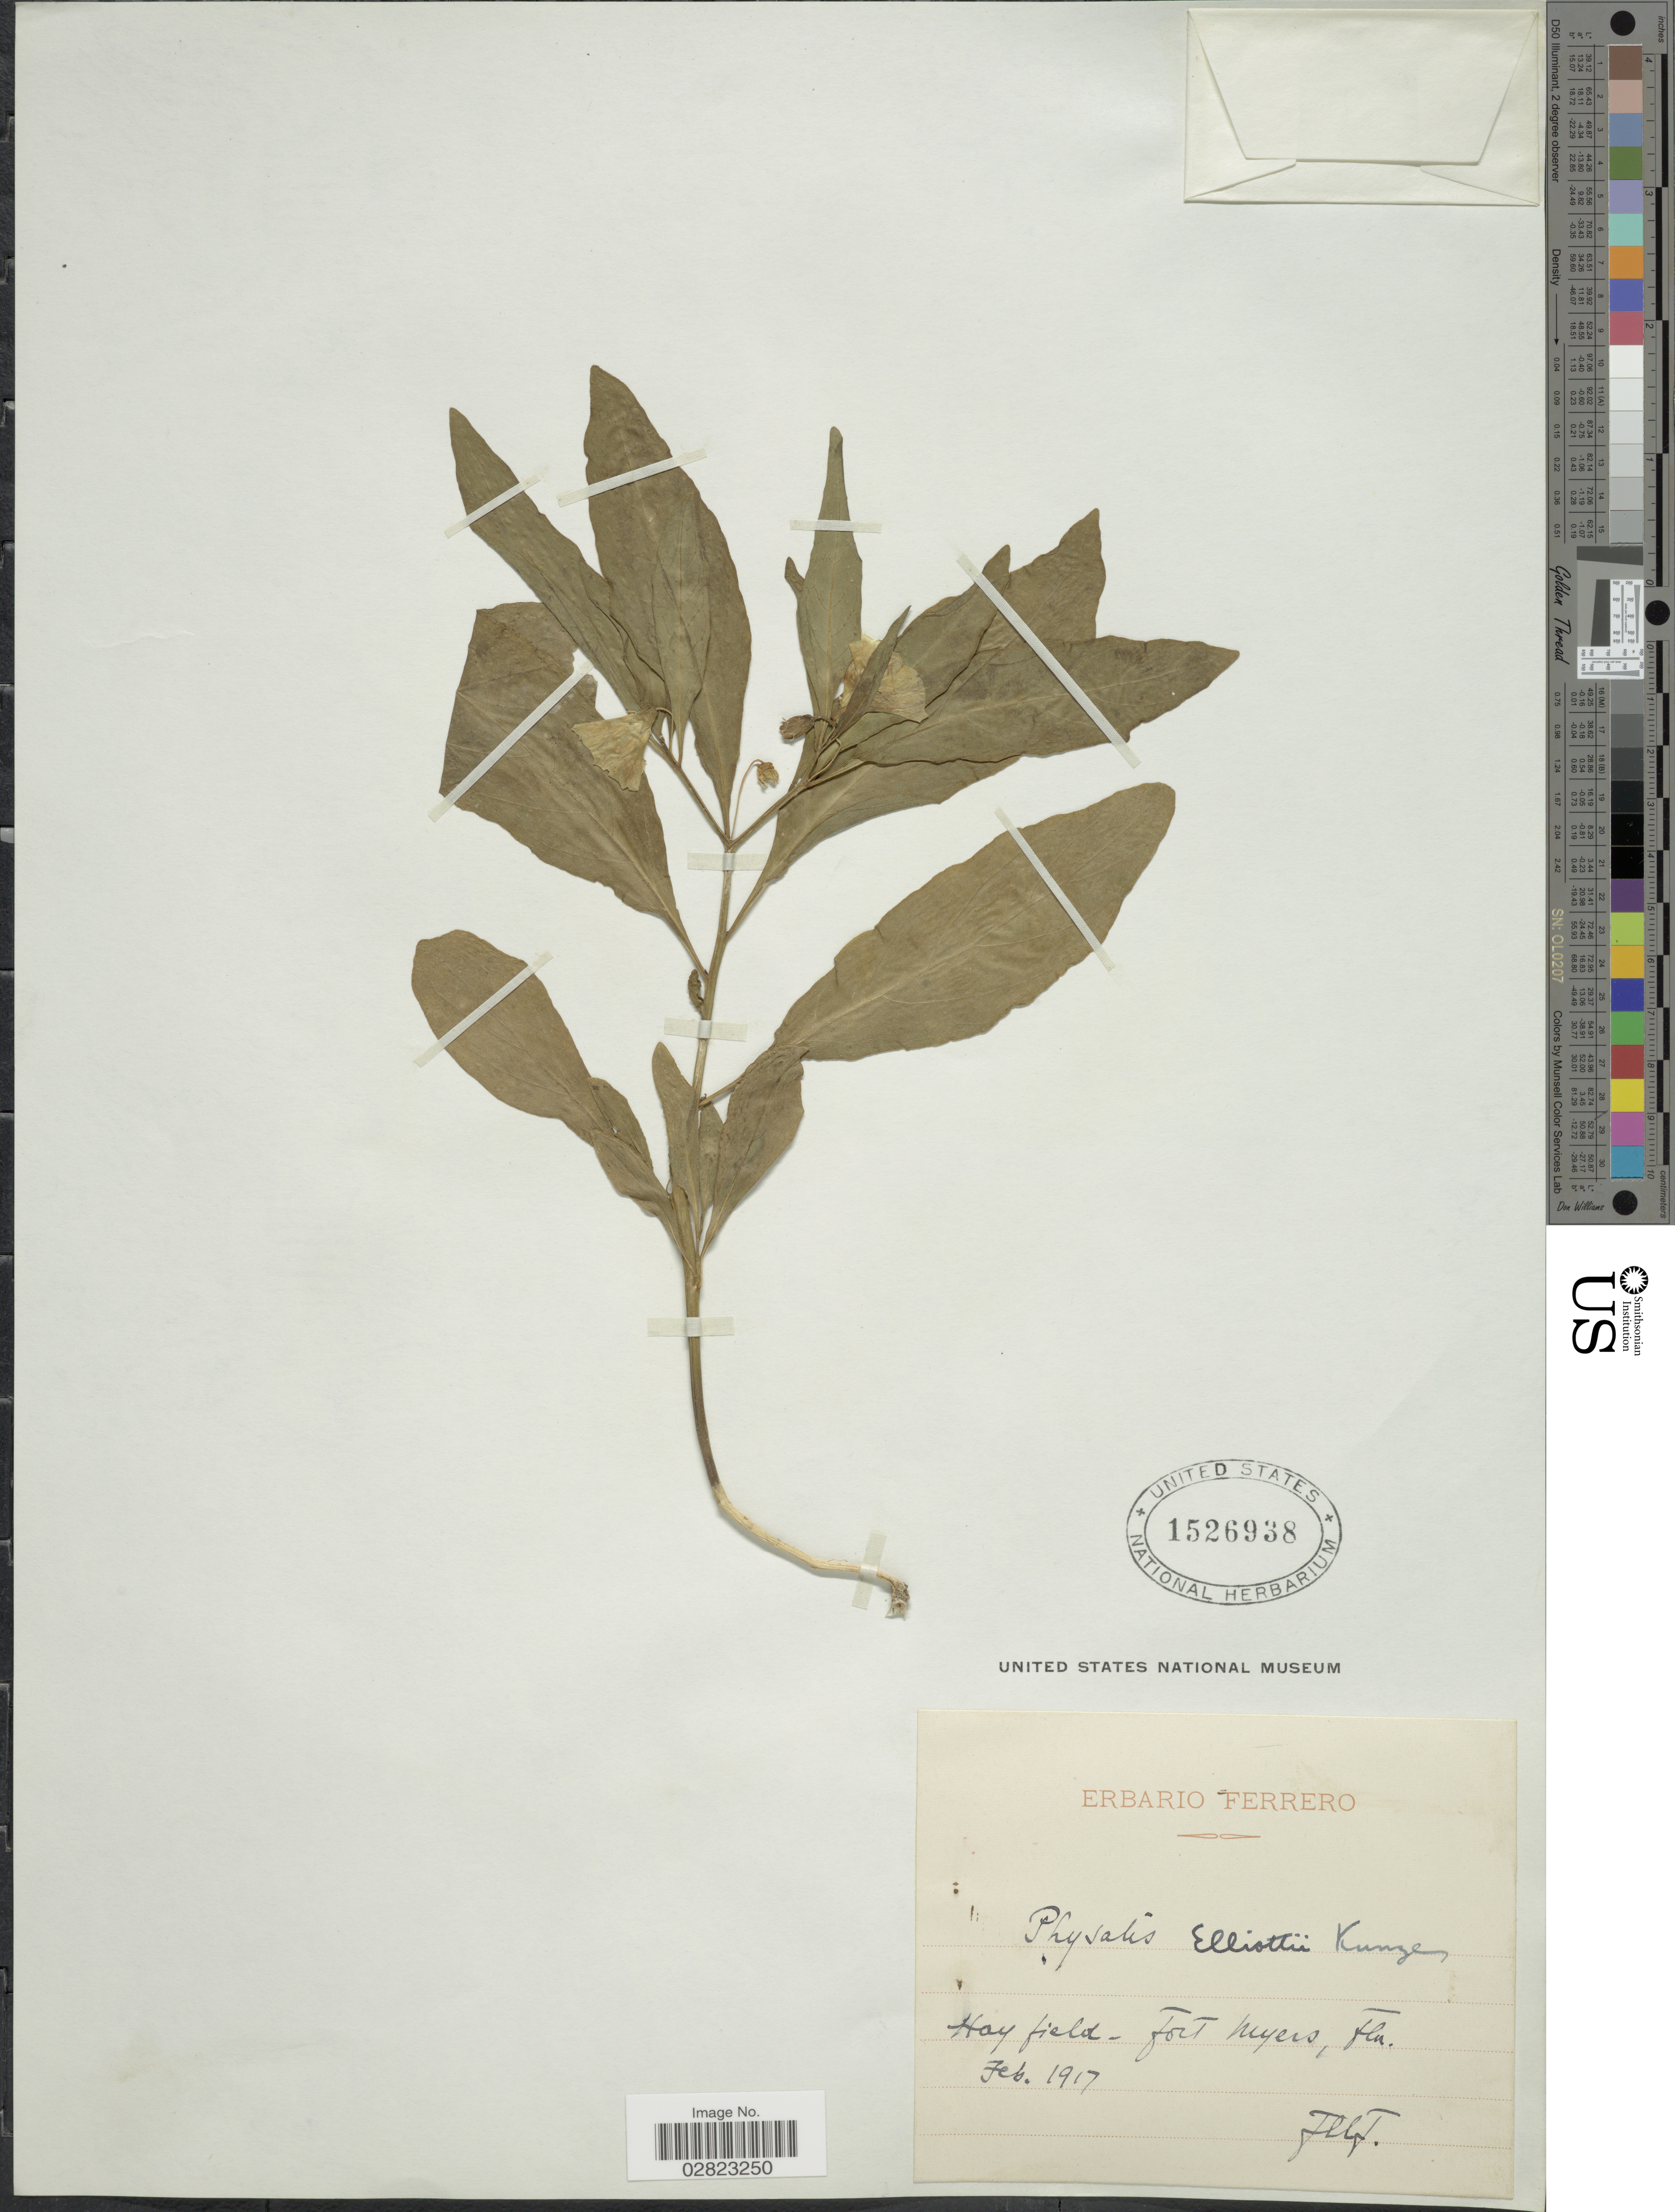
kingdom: Plantae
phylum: Tracheophyta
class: Magnoliopsida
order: Solanales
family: Solanaceae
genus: Physalis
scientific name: Physalis elliottii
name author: Kunze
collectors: F. Ferrero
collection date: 1917-02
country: United States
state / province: Florida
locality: Hay field- Fort Myers.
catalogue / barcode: US 1526938